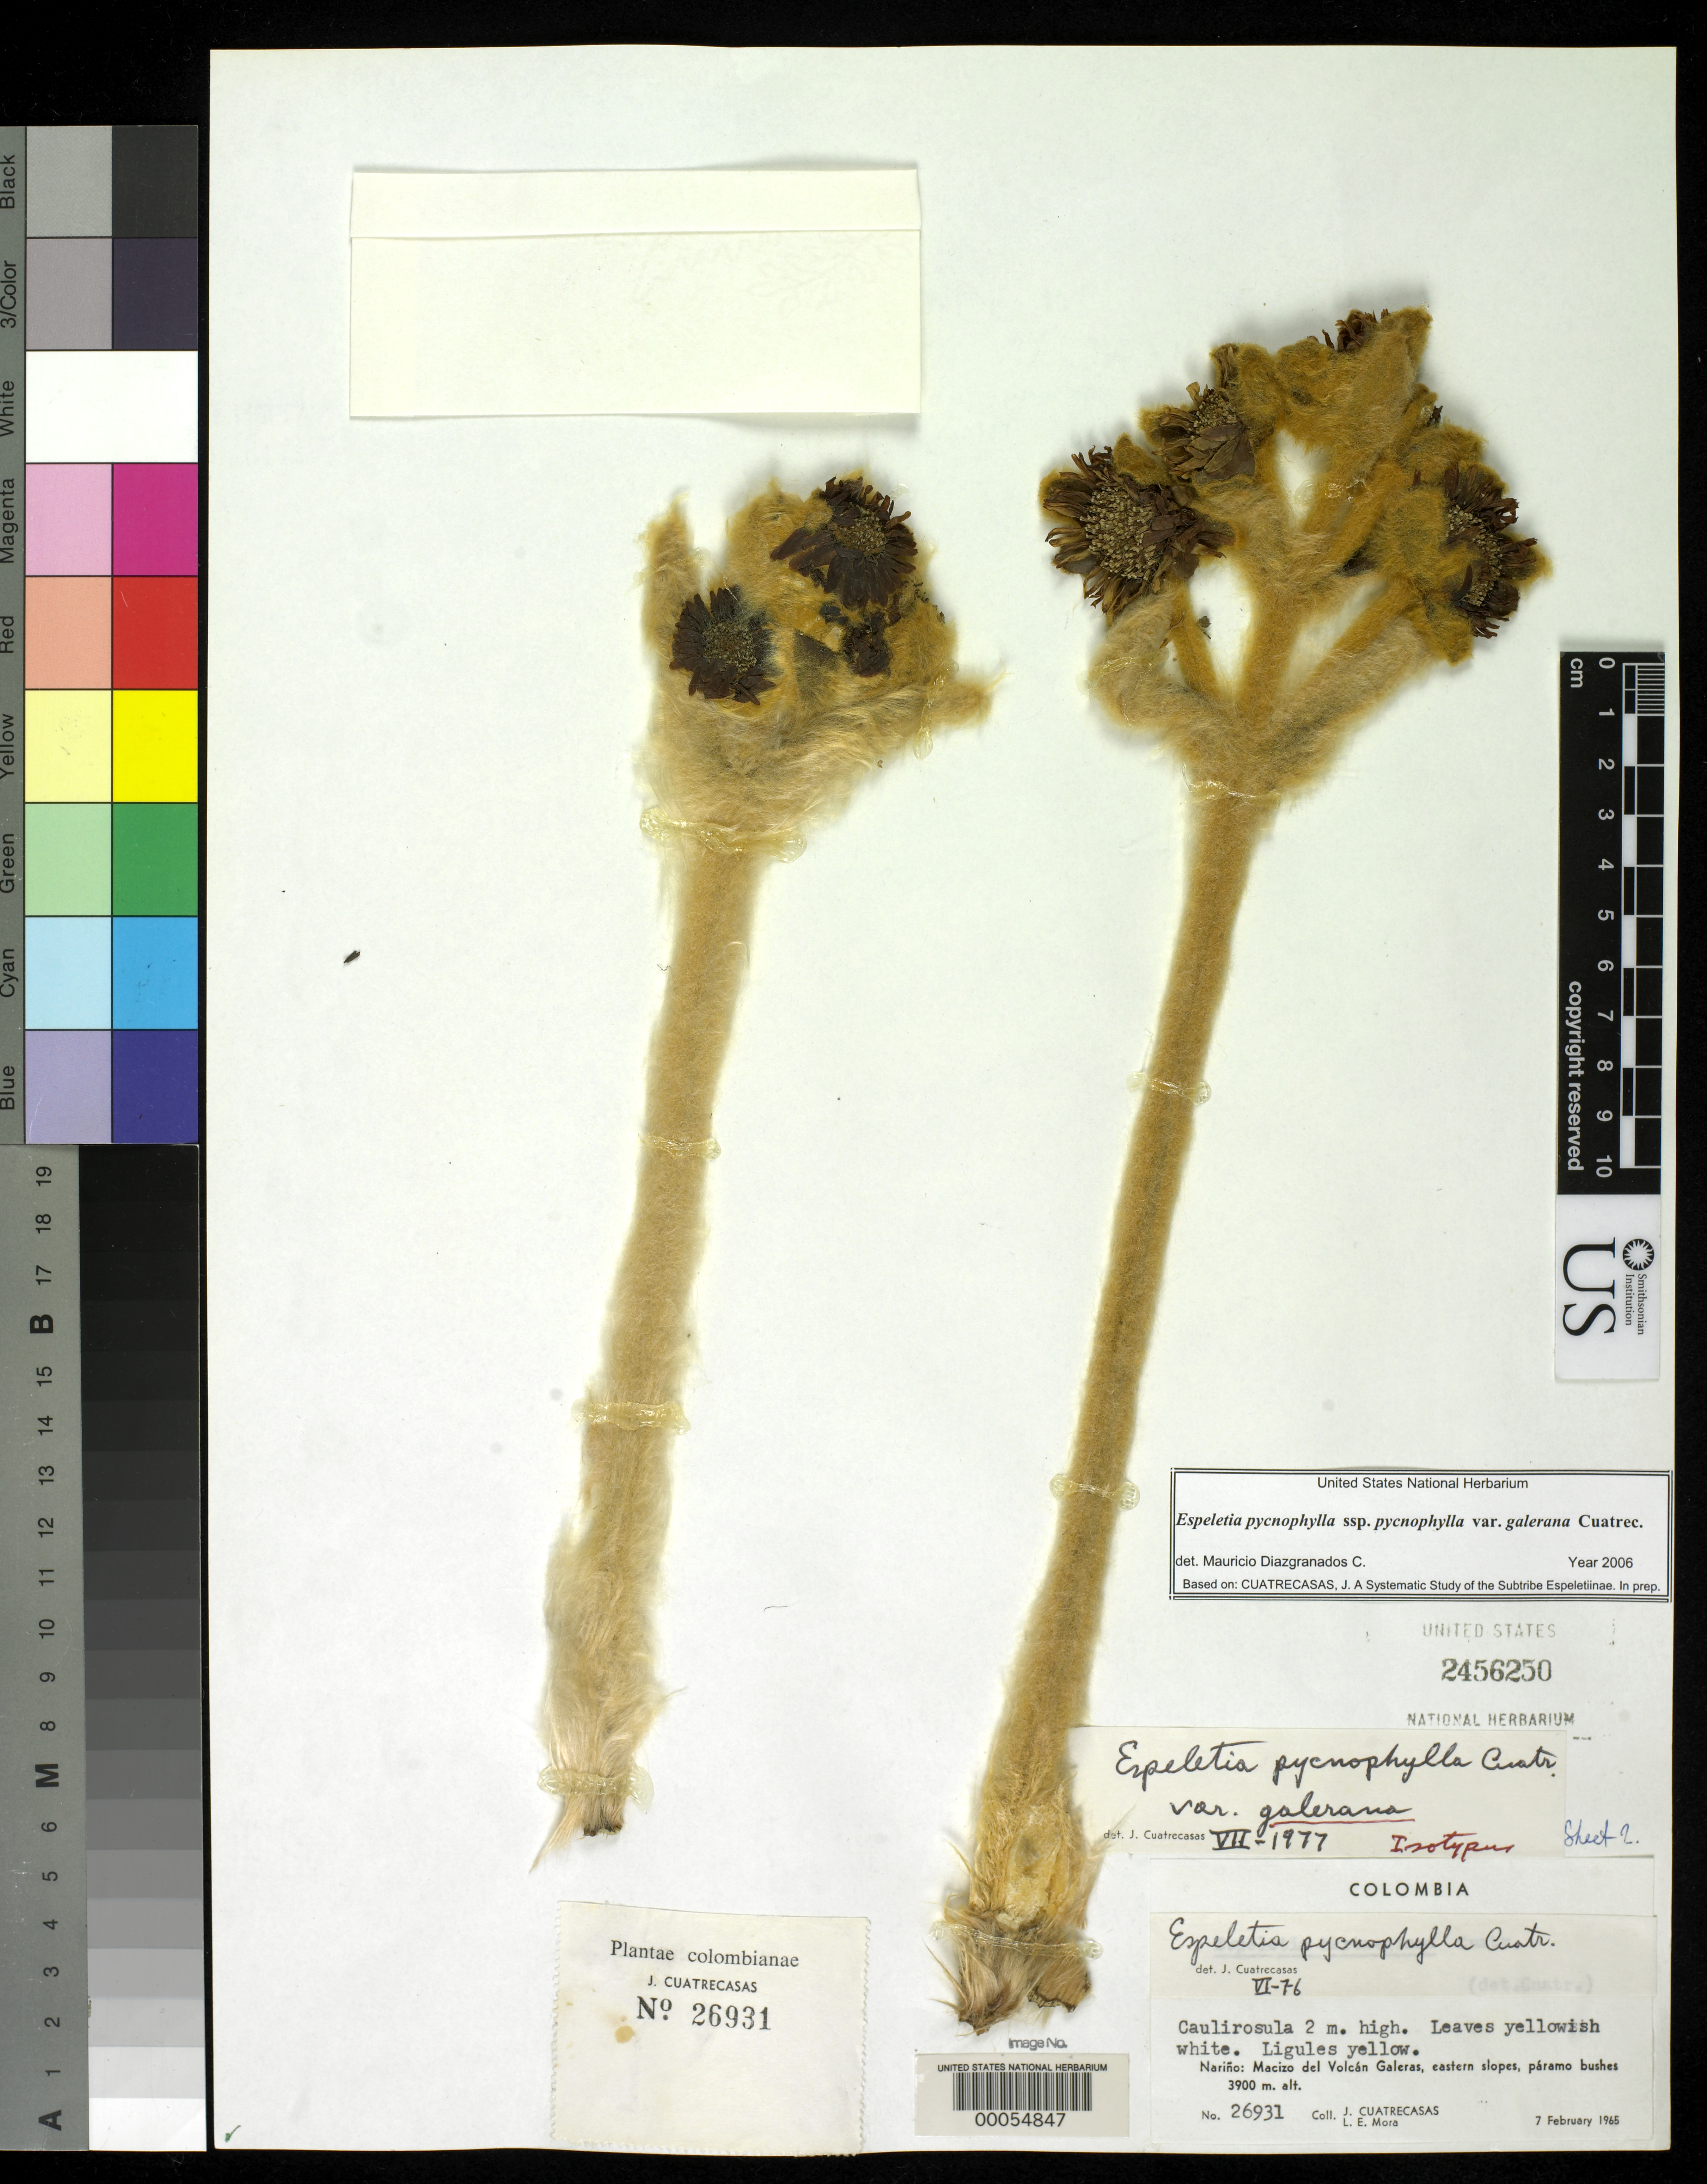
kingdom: Plantae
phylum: Tracheophyta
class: Magnoliopsida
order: Asterales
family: Asteraceae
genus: Espeletia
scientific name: Espeletia pycnophylla var. galerana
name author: Cuatrec.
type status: Isotype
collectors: J. Cuatrecasas & L. E. Mora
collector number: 26931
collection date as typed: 07 Feb 1980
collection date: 1980-02-07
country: Colombia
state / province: Nariño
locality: Macizo de Volcan Galeras, eastern slopes.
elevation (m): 3900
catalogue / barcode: US 2456250